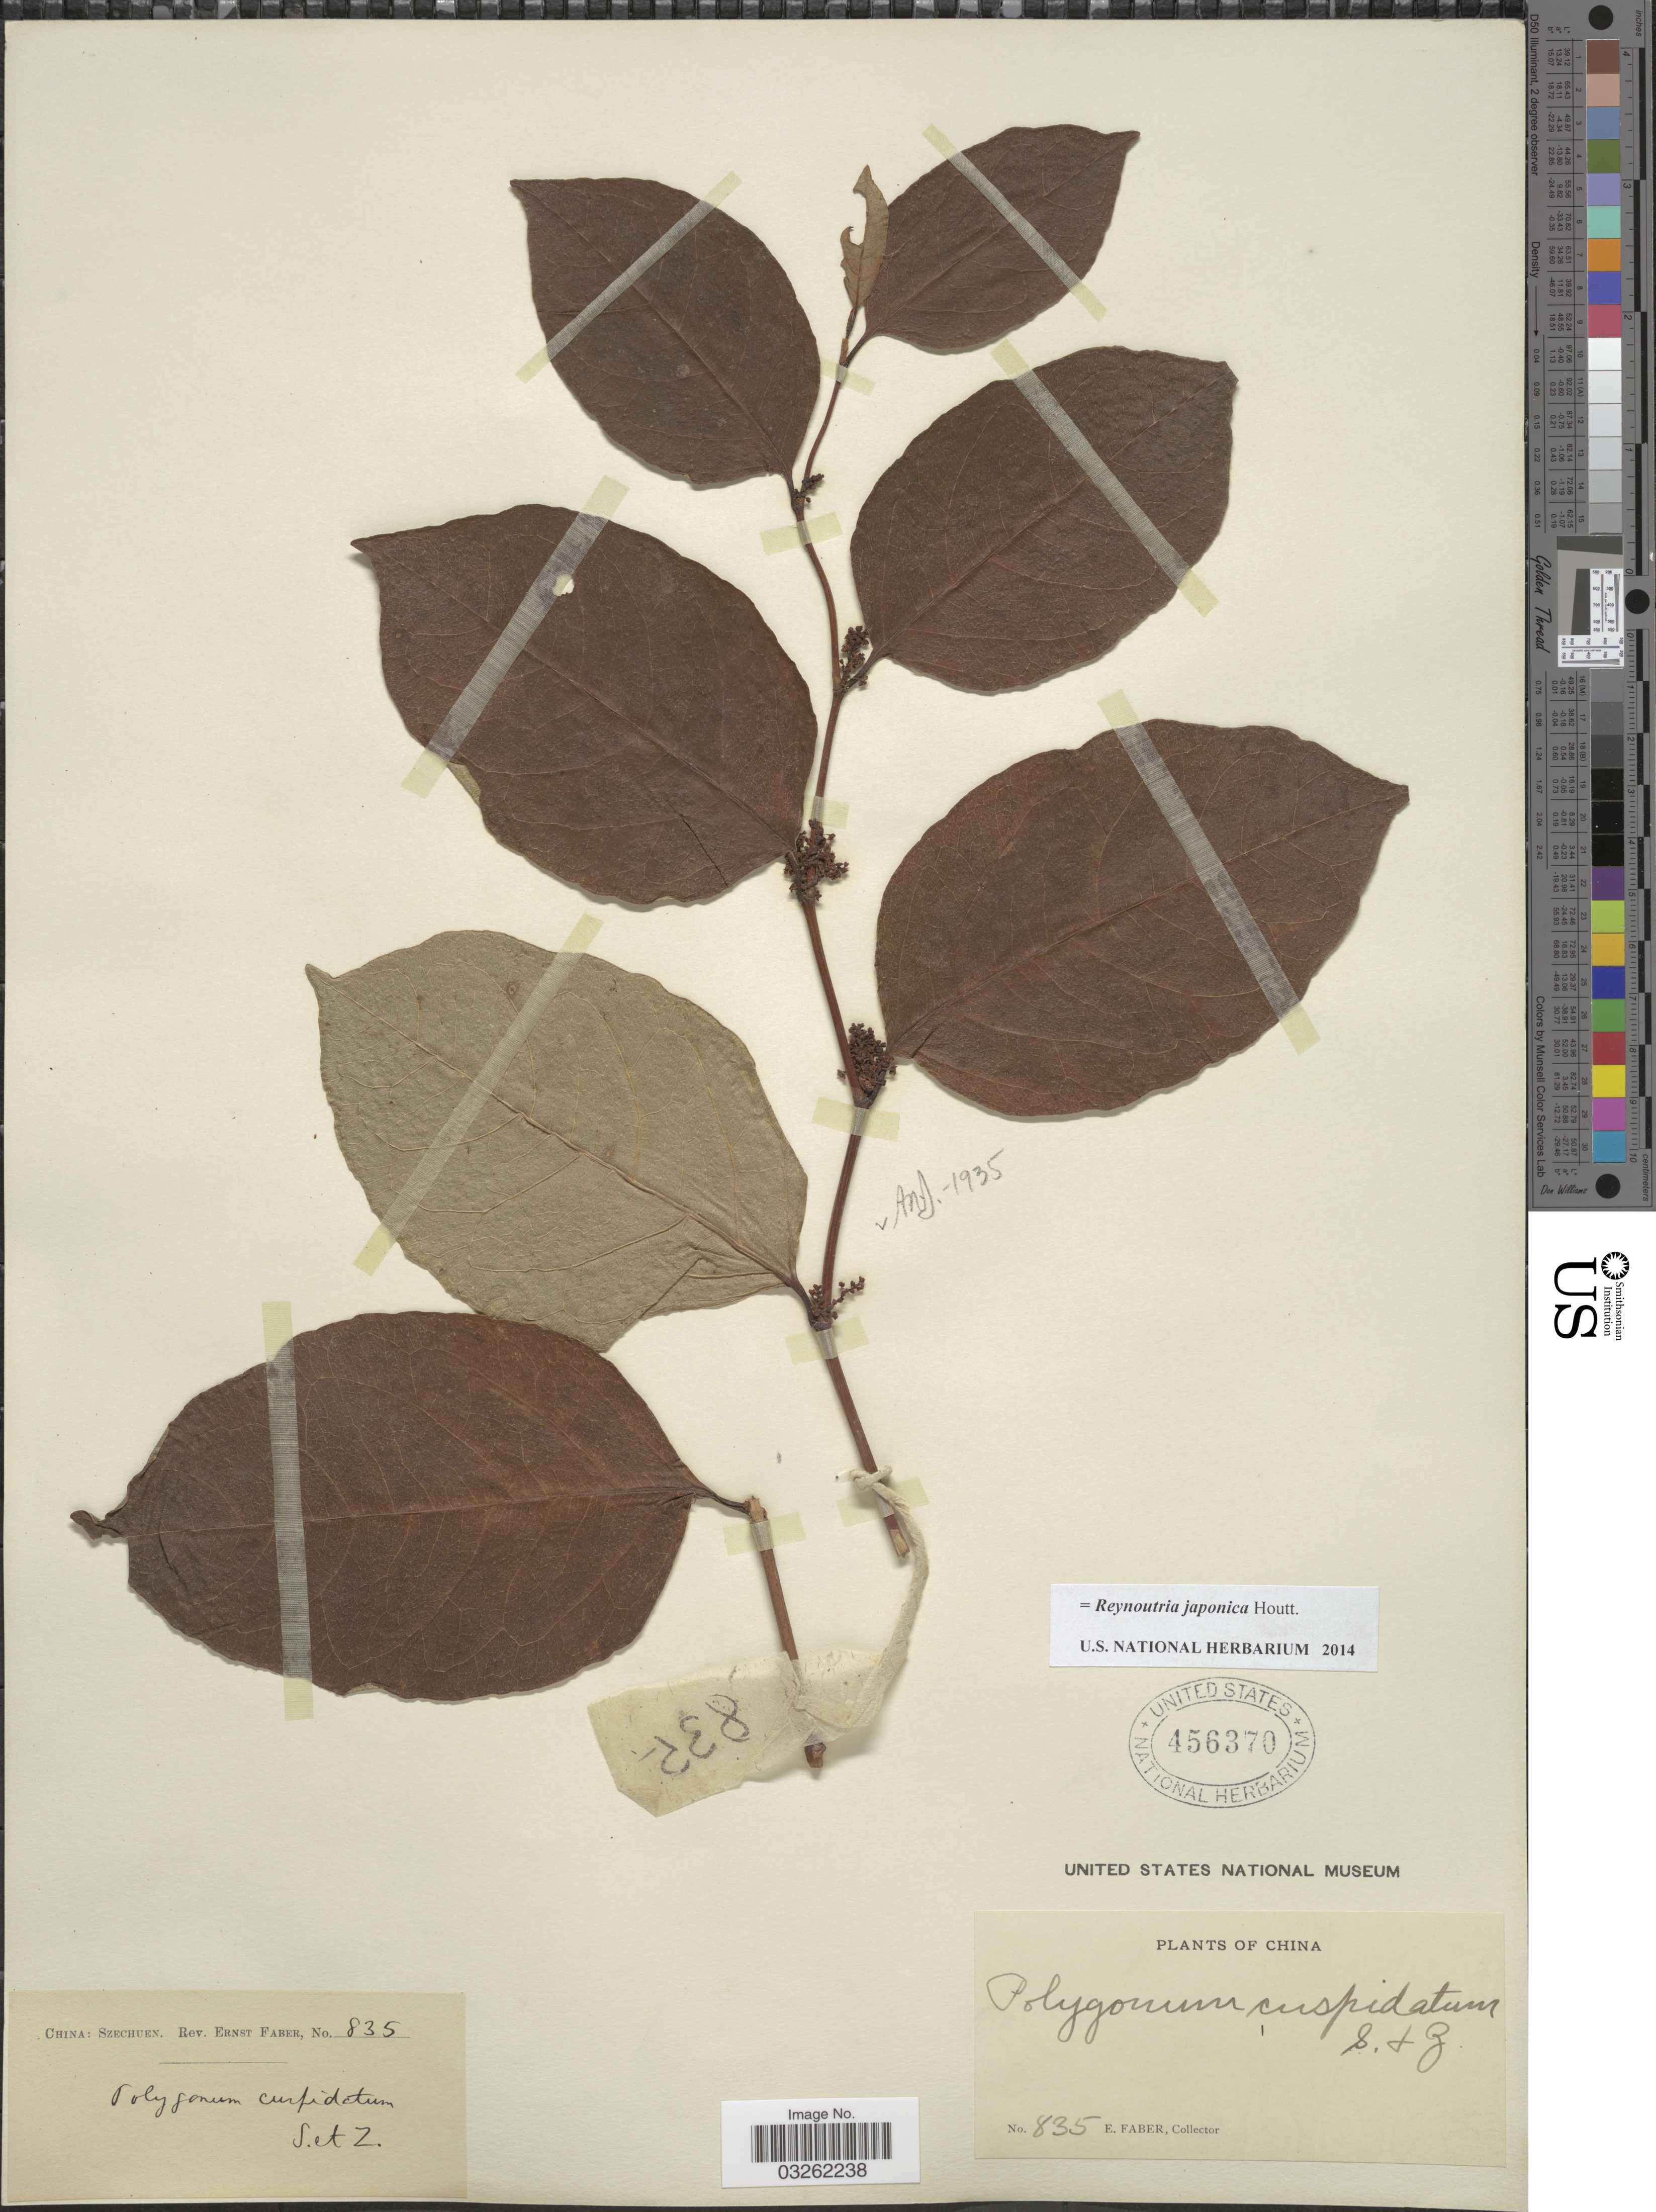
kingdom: Plantae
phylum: Tracheophyta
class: Magnoliopsida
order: Caryophyllales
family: Polygonaceae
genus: Reynoutria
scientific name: Reynoutria japonica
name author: Houtt.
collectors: E. Faber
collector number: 835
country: China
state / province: Sichuan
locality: Szechuen.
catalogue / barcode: US 456370